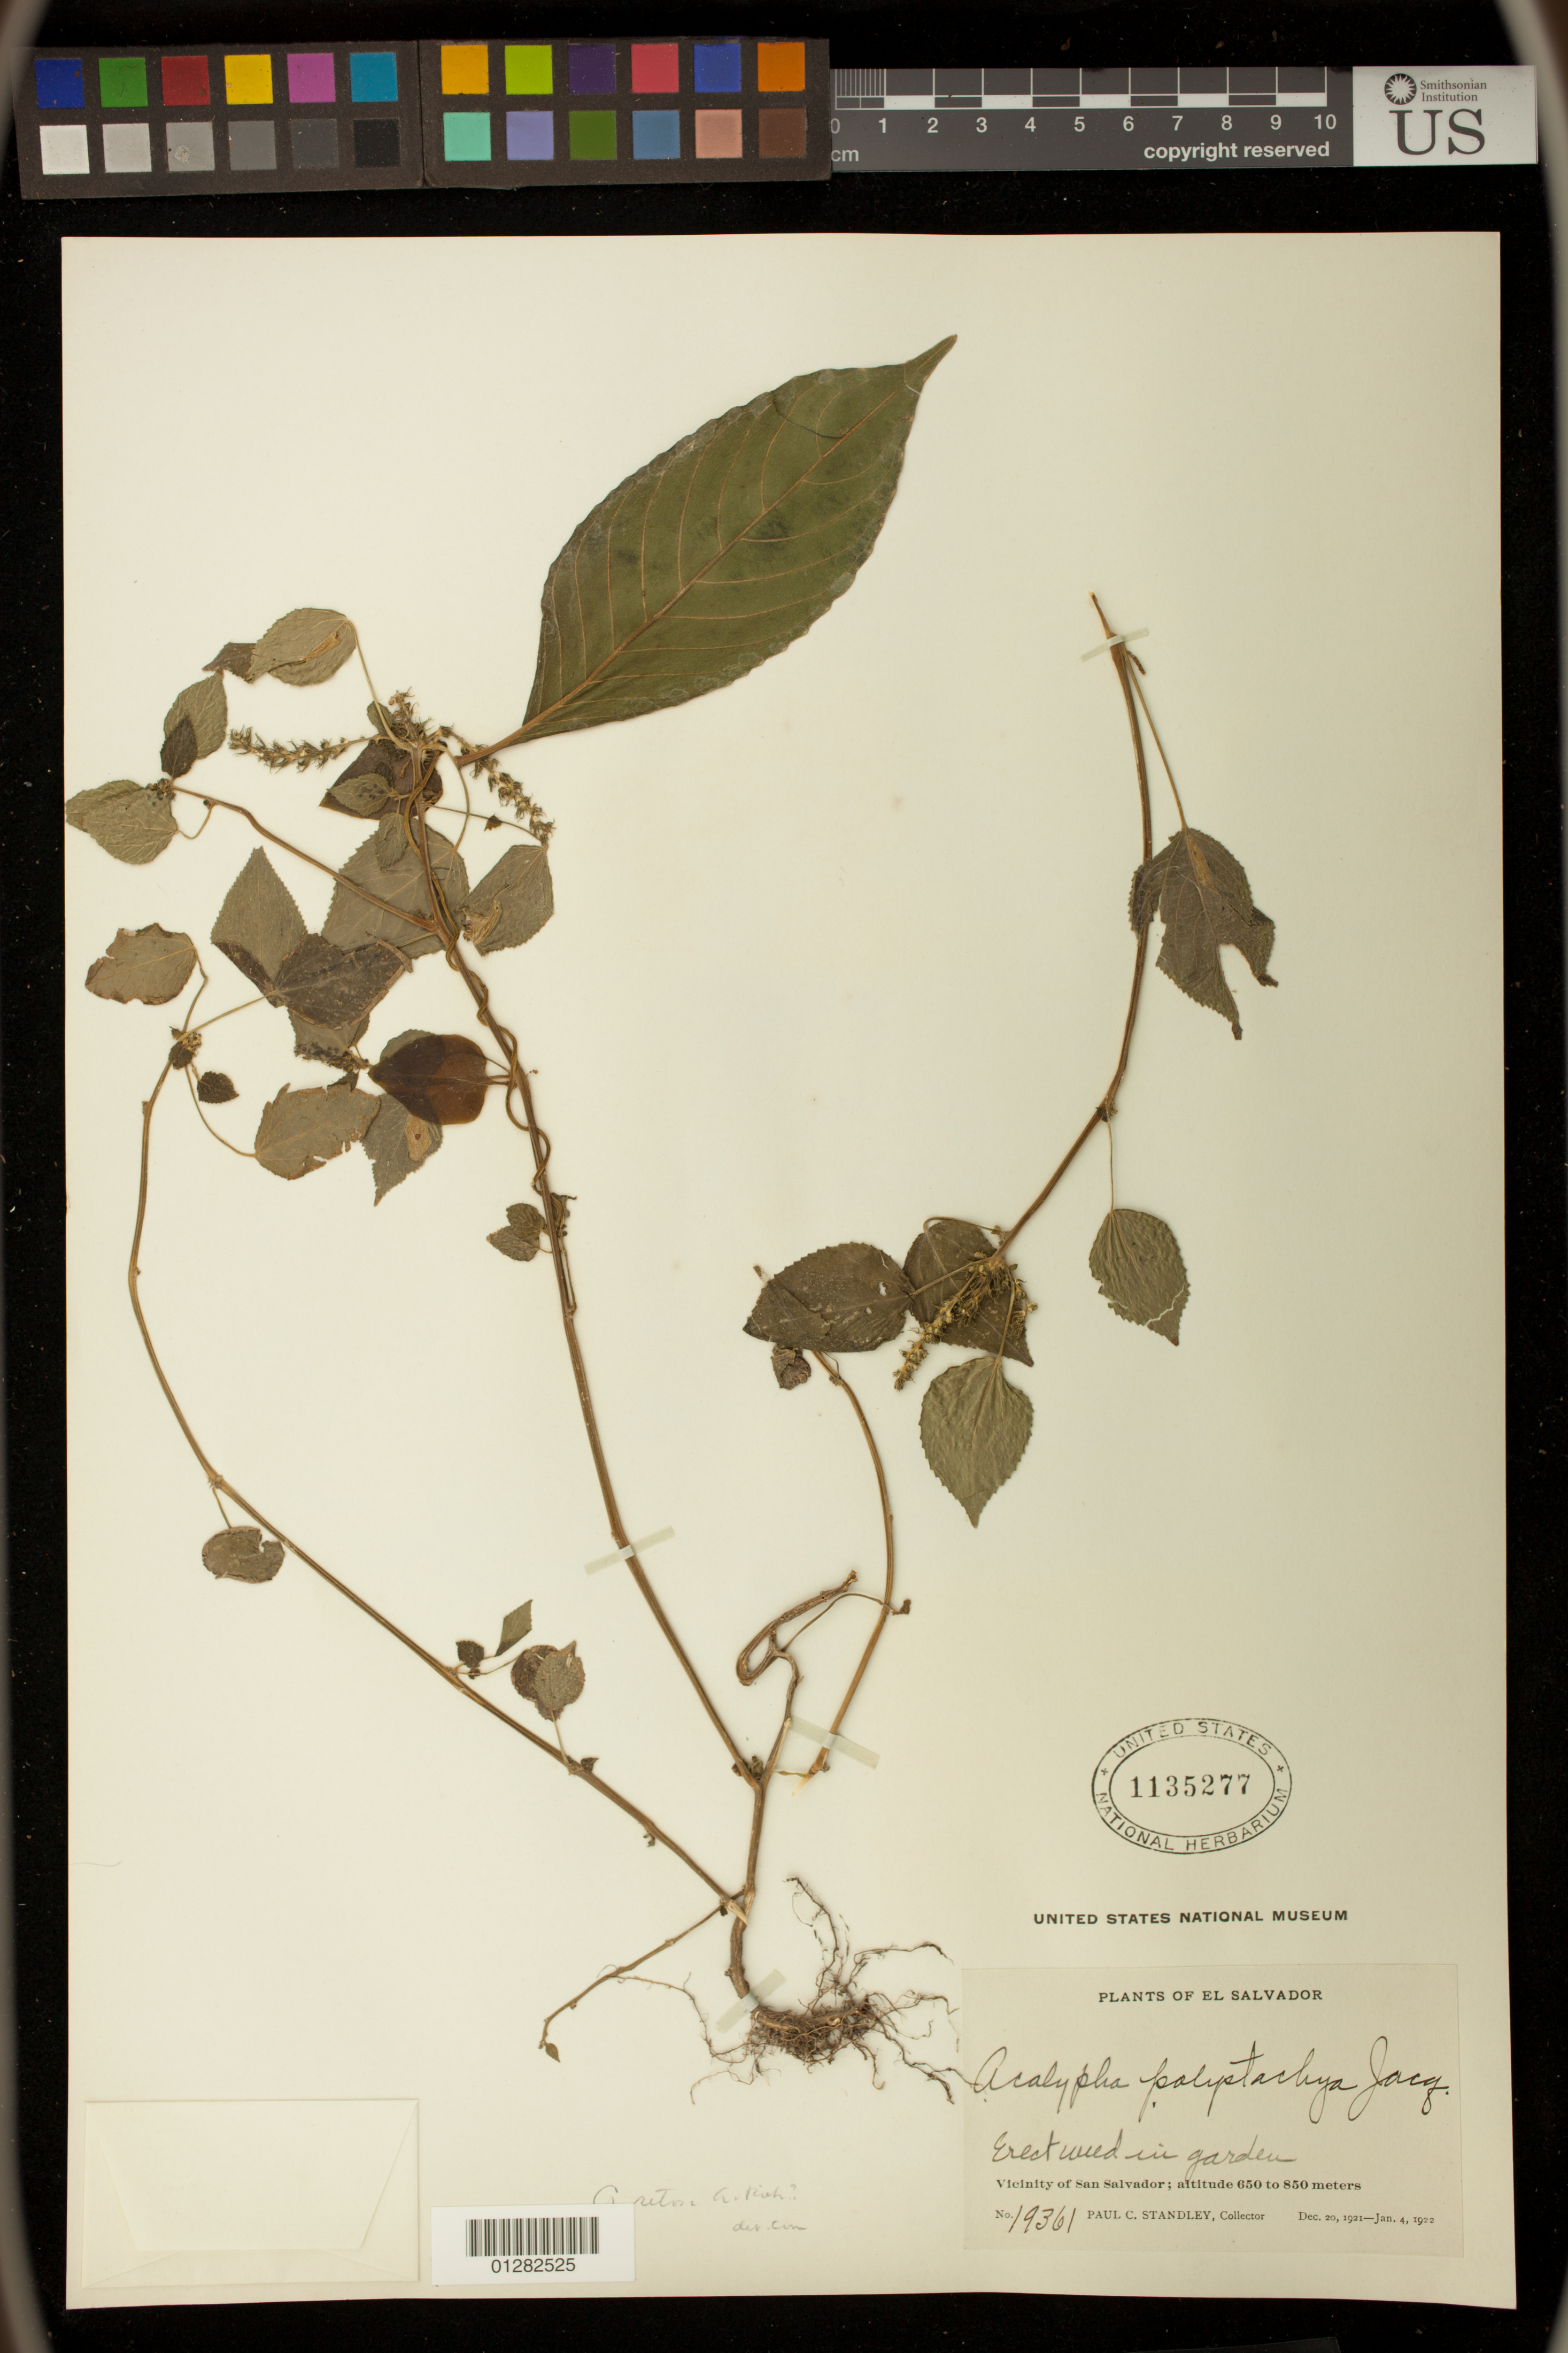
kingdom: Plantae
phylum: Tracheophyta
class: Magnoliopsida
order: Malpighiales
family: Euphorbiaceae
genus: Acalypha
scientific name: Acalypha setosa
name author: A. Rich.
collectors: S. Calderón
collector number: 19361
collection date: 1921-12-20/1922-01-04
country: El Salvador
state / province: San Salvador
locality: Vicinity of San Salvador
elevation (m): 650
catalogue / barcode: US 1135277